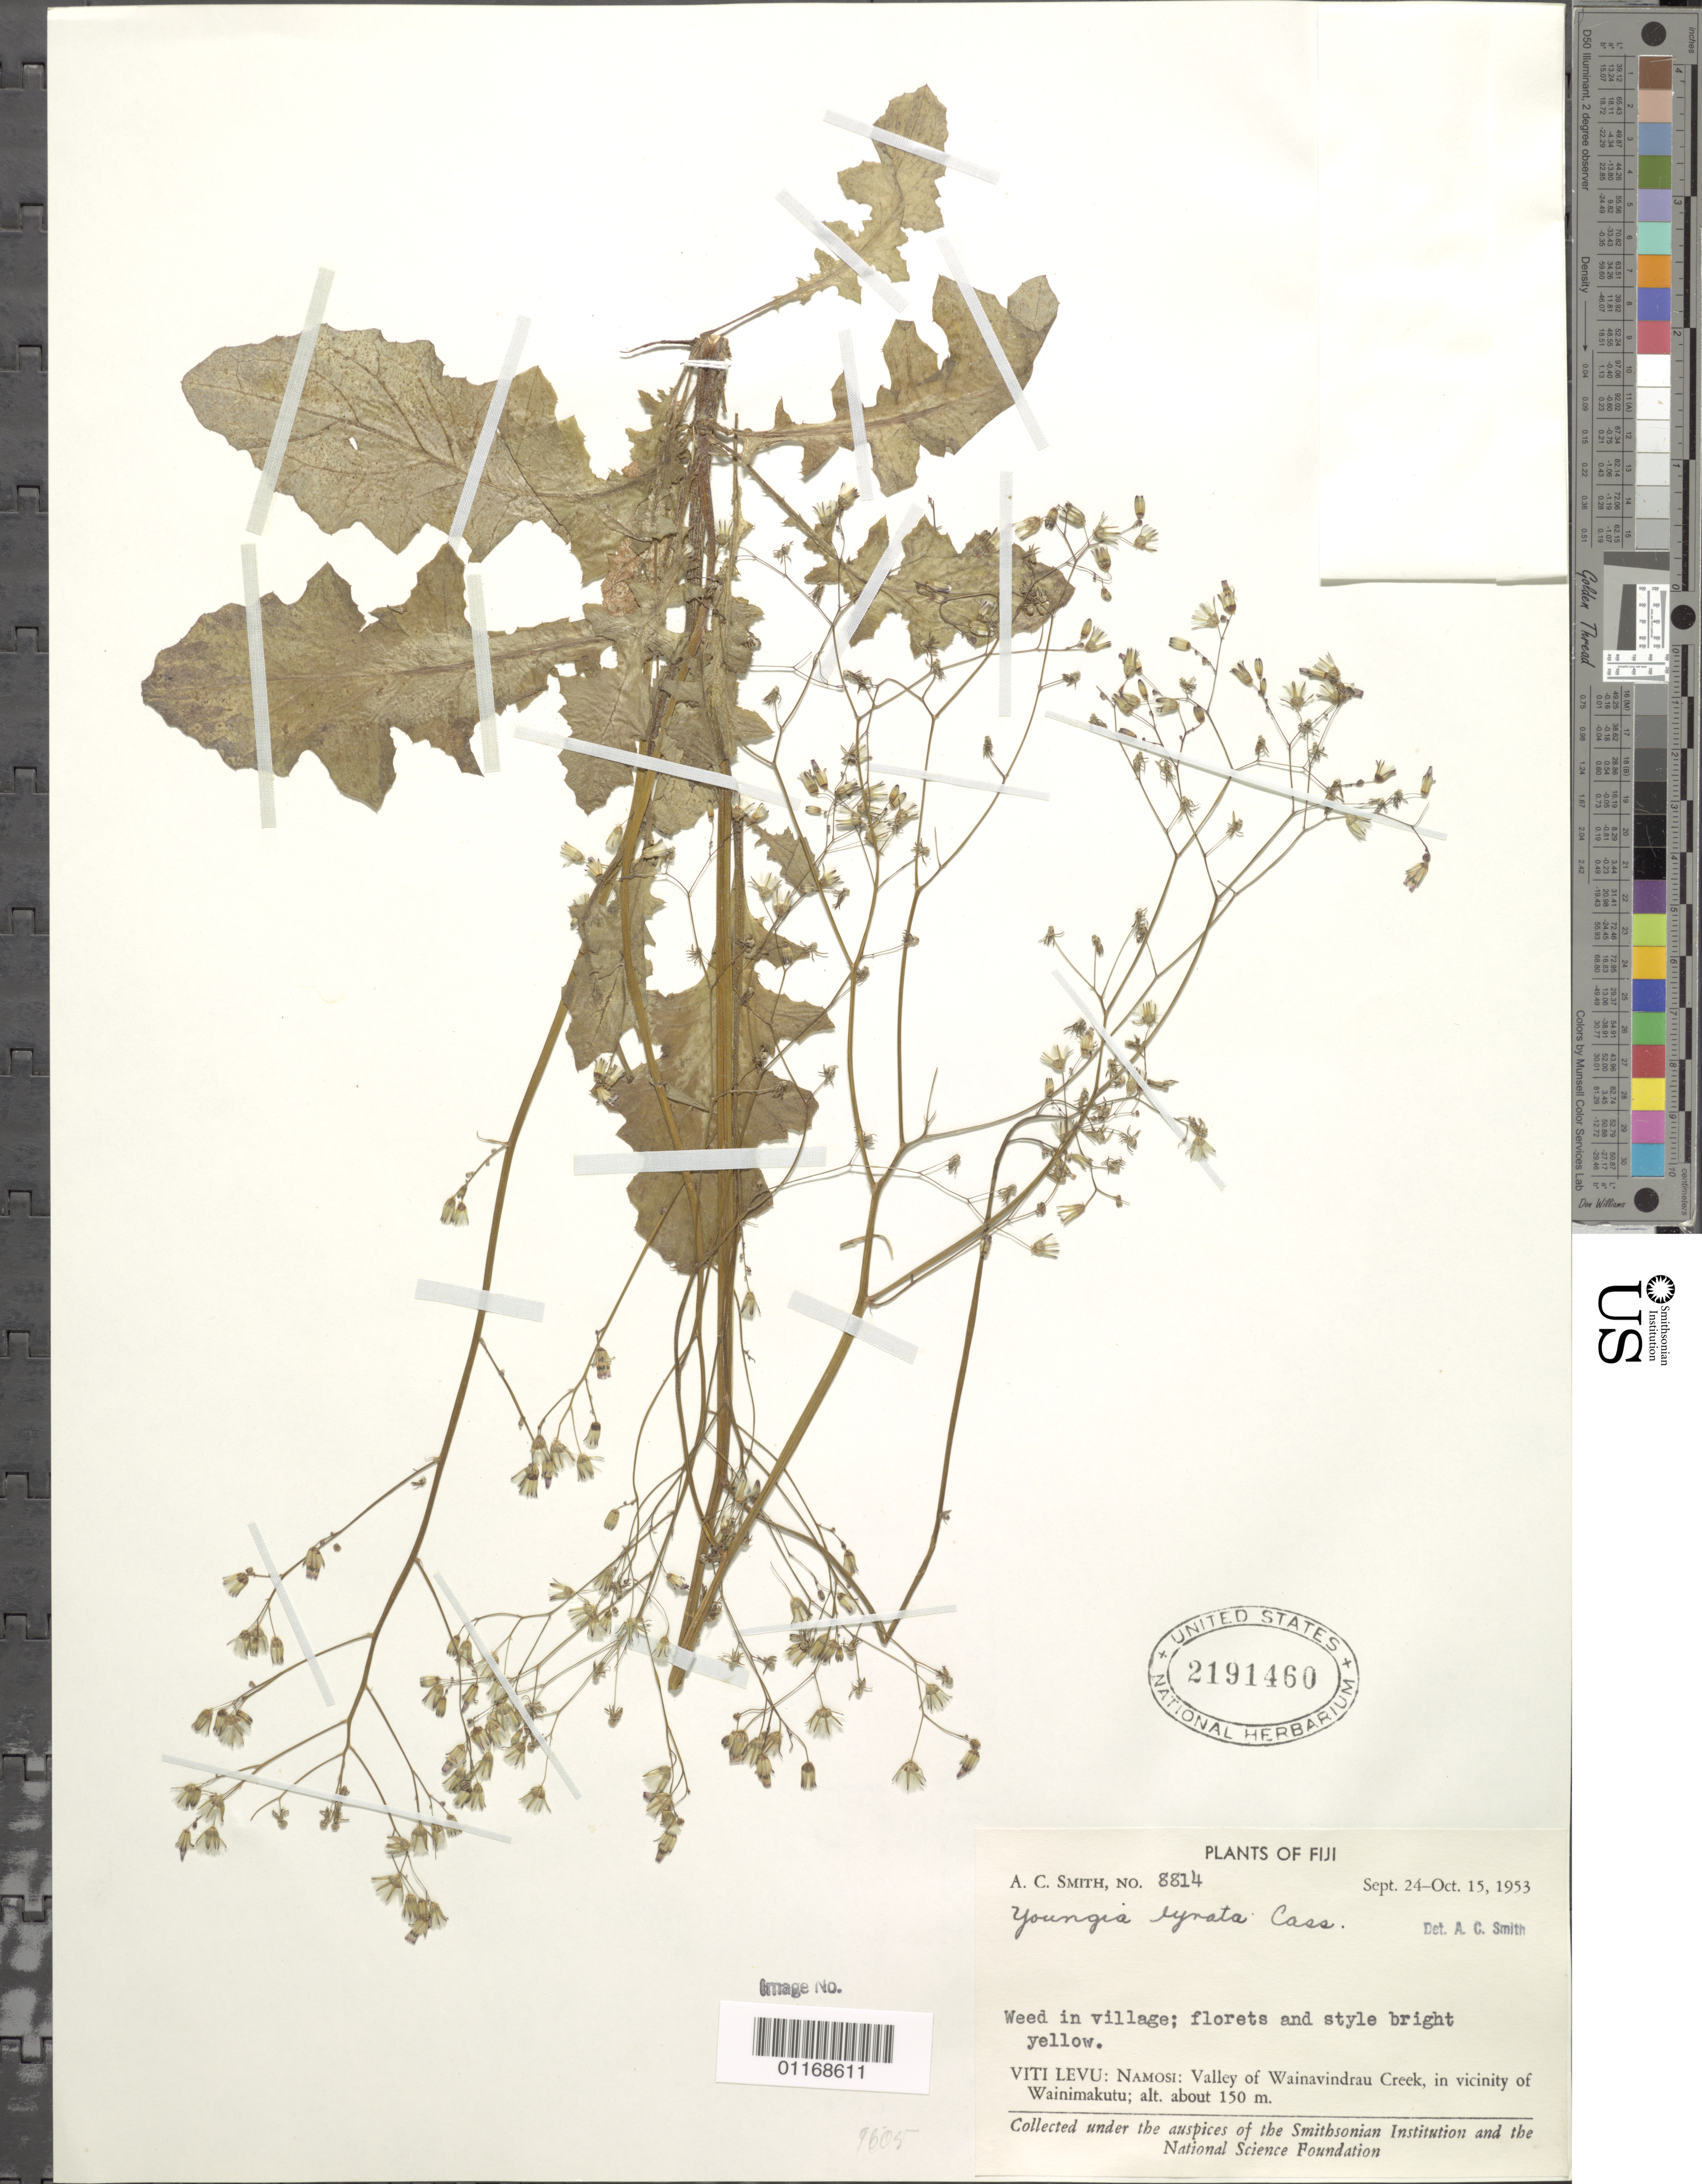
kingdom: Plantae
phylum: Tracheophyta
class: Magnoliopsida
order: Asterales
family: Asteraceae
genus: Youngia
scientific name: Youngia japonica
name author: (L.) DC.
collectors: A. C. Smith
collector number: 8814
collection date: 1953-09-24/1953-10-15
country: Fiji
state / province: Namosi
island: Viti Levu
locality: Valley of Wainavindrau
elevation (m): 150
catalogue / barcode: US 2191460